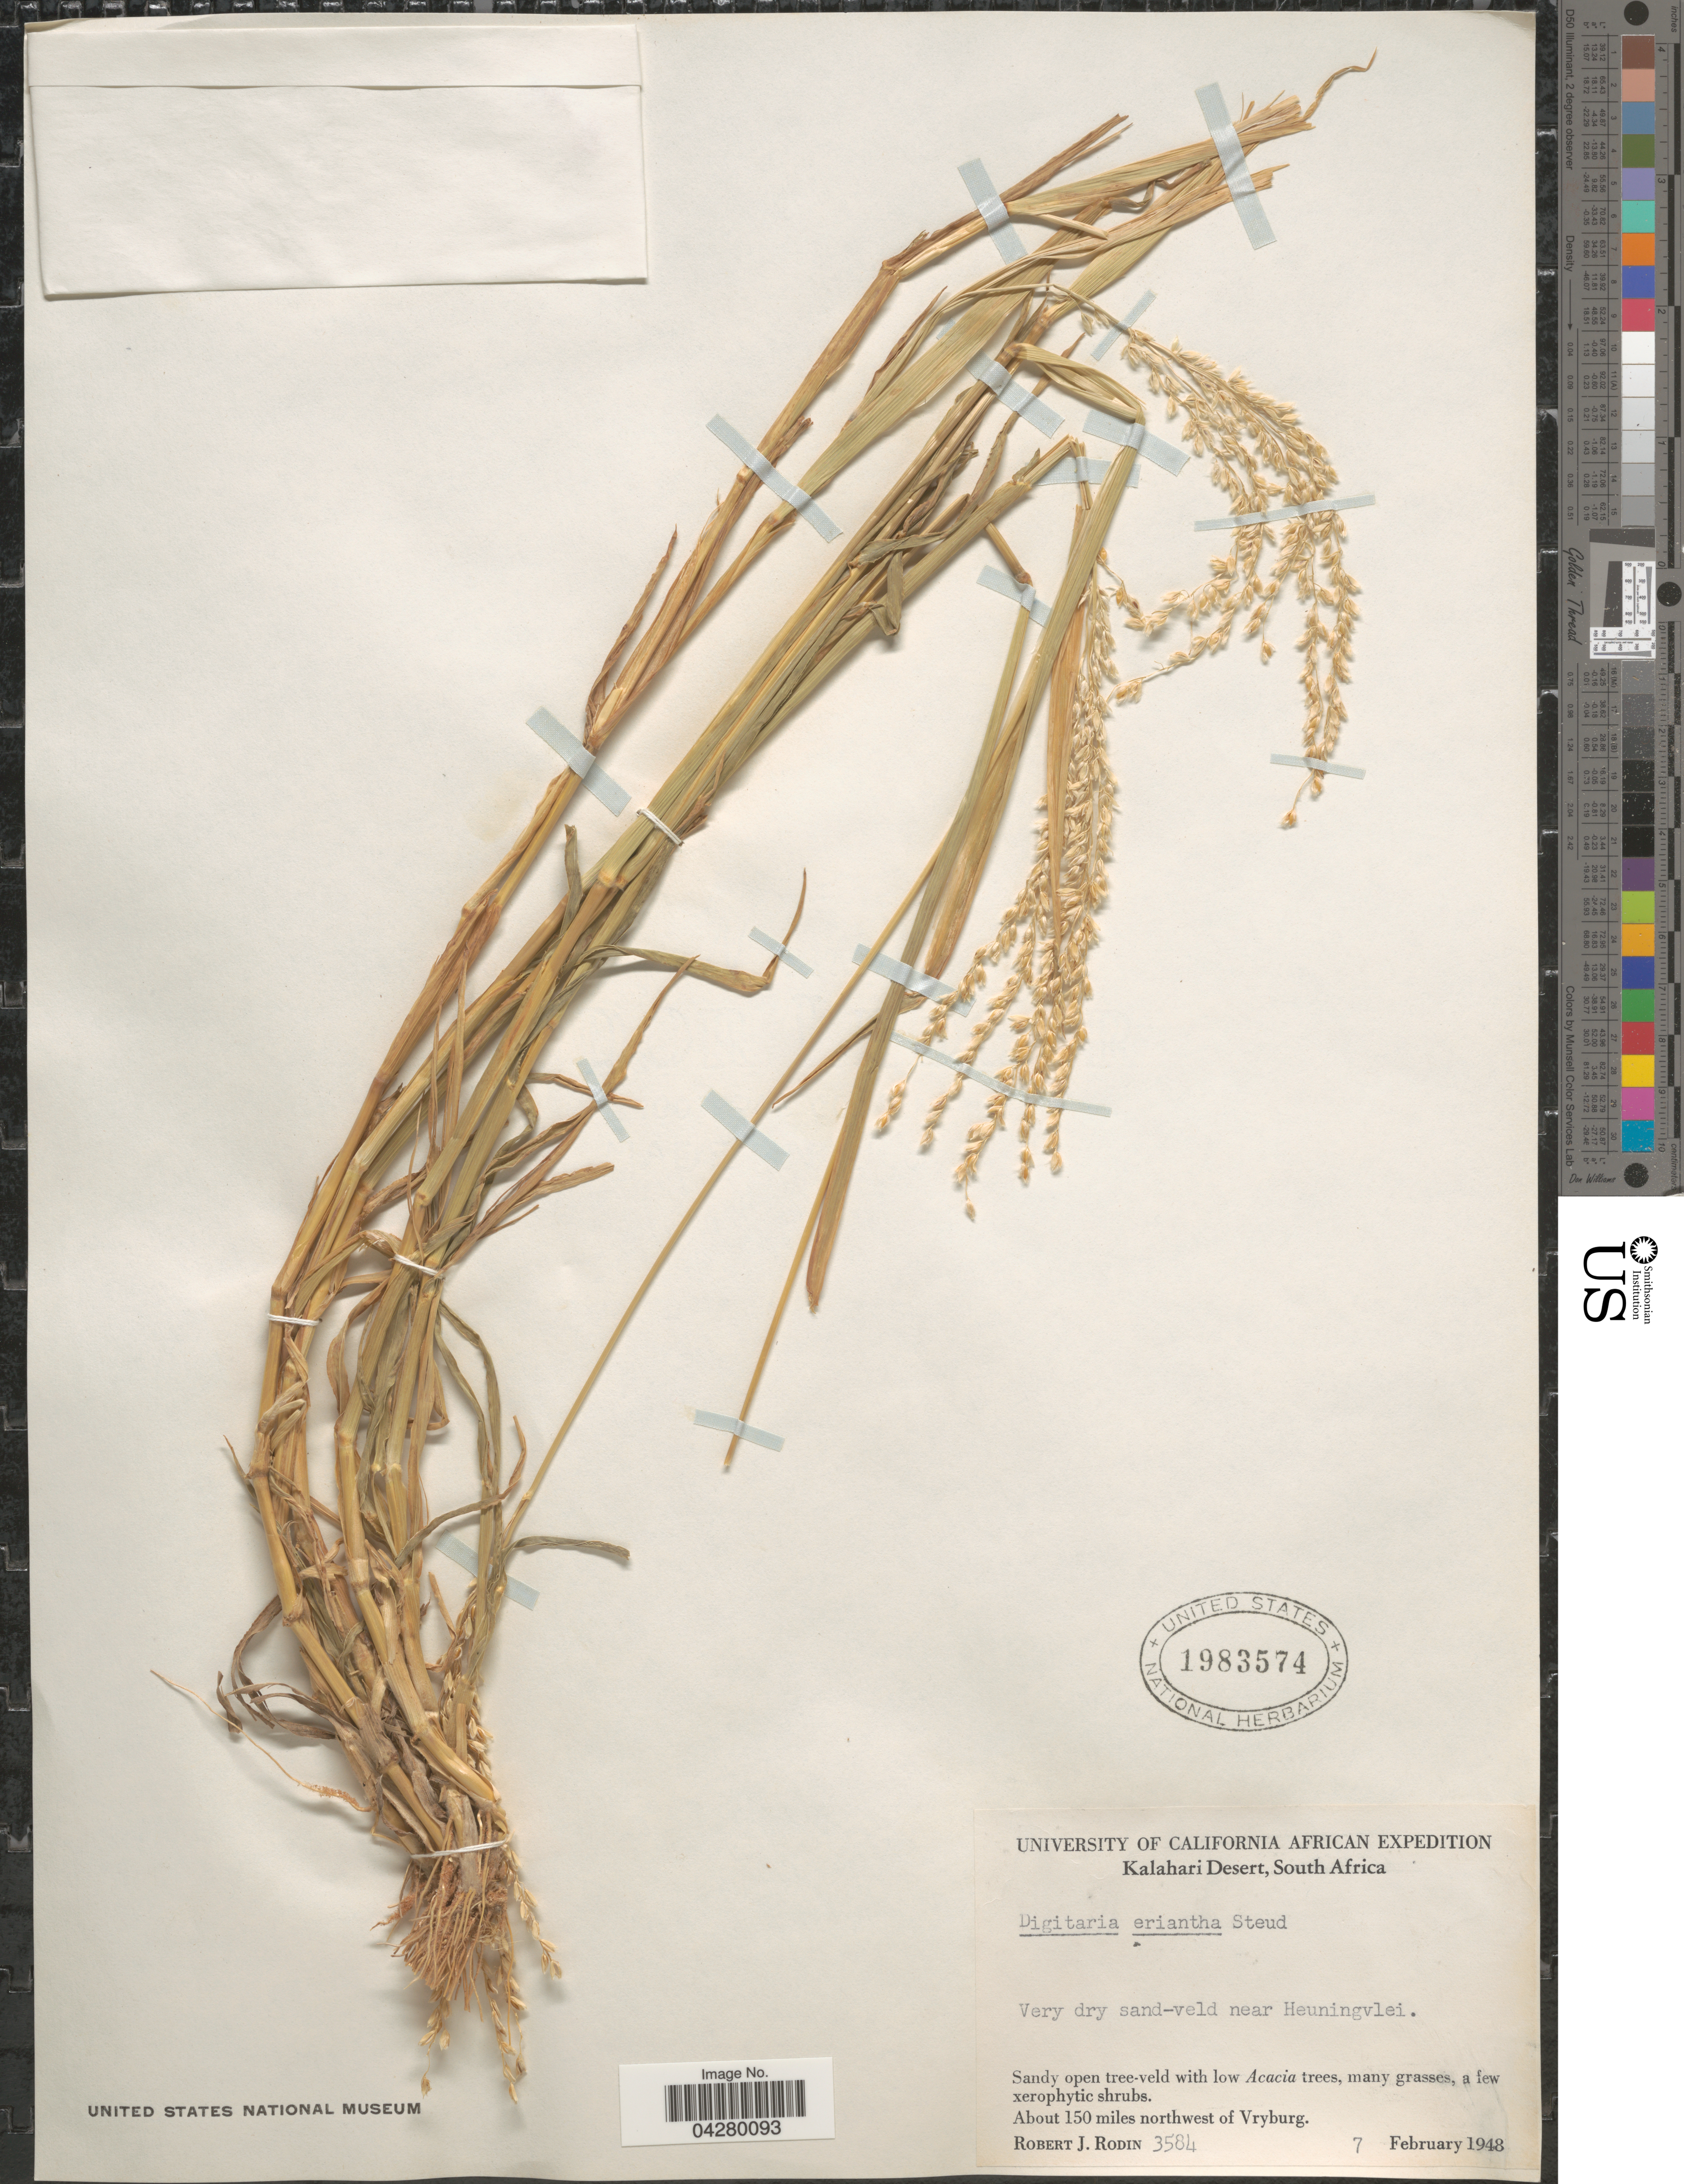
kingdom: Plantae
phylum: Tracheophyta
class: Liliopsida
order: Poales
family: Poaceae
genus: Digitaria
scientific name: Digitaria eriantha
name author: Steud.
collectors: R. J. Rodin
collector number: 3584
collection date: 1948-02-07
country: South Africa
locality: University of California African Expedition. Kalahari Desert. Very dry sand-veld near Heuningvlei. About 150 miles northwest of Vryburg.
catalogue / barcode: US 1983574